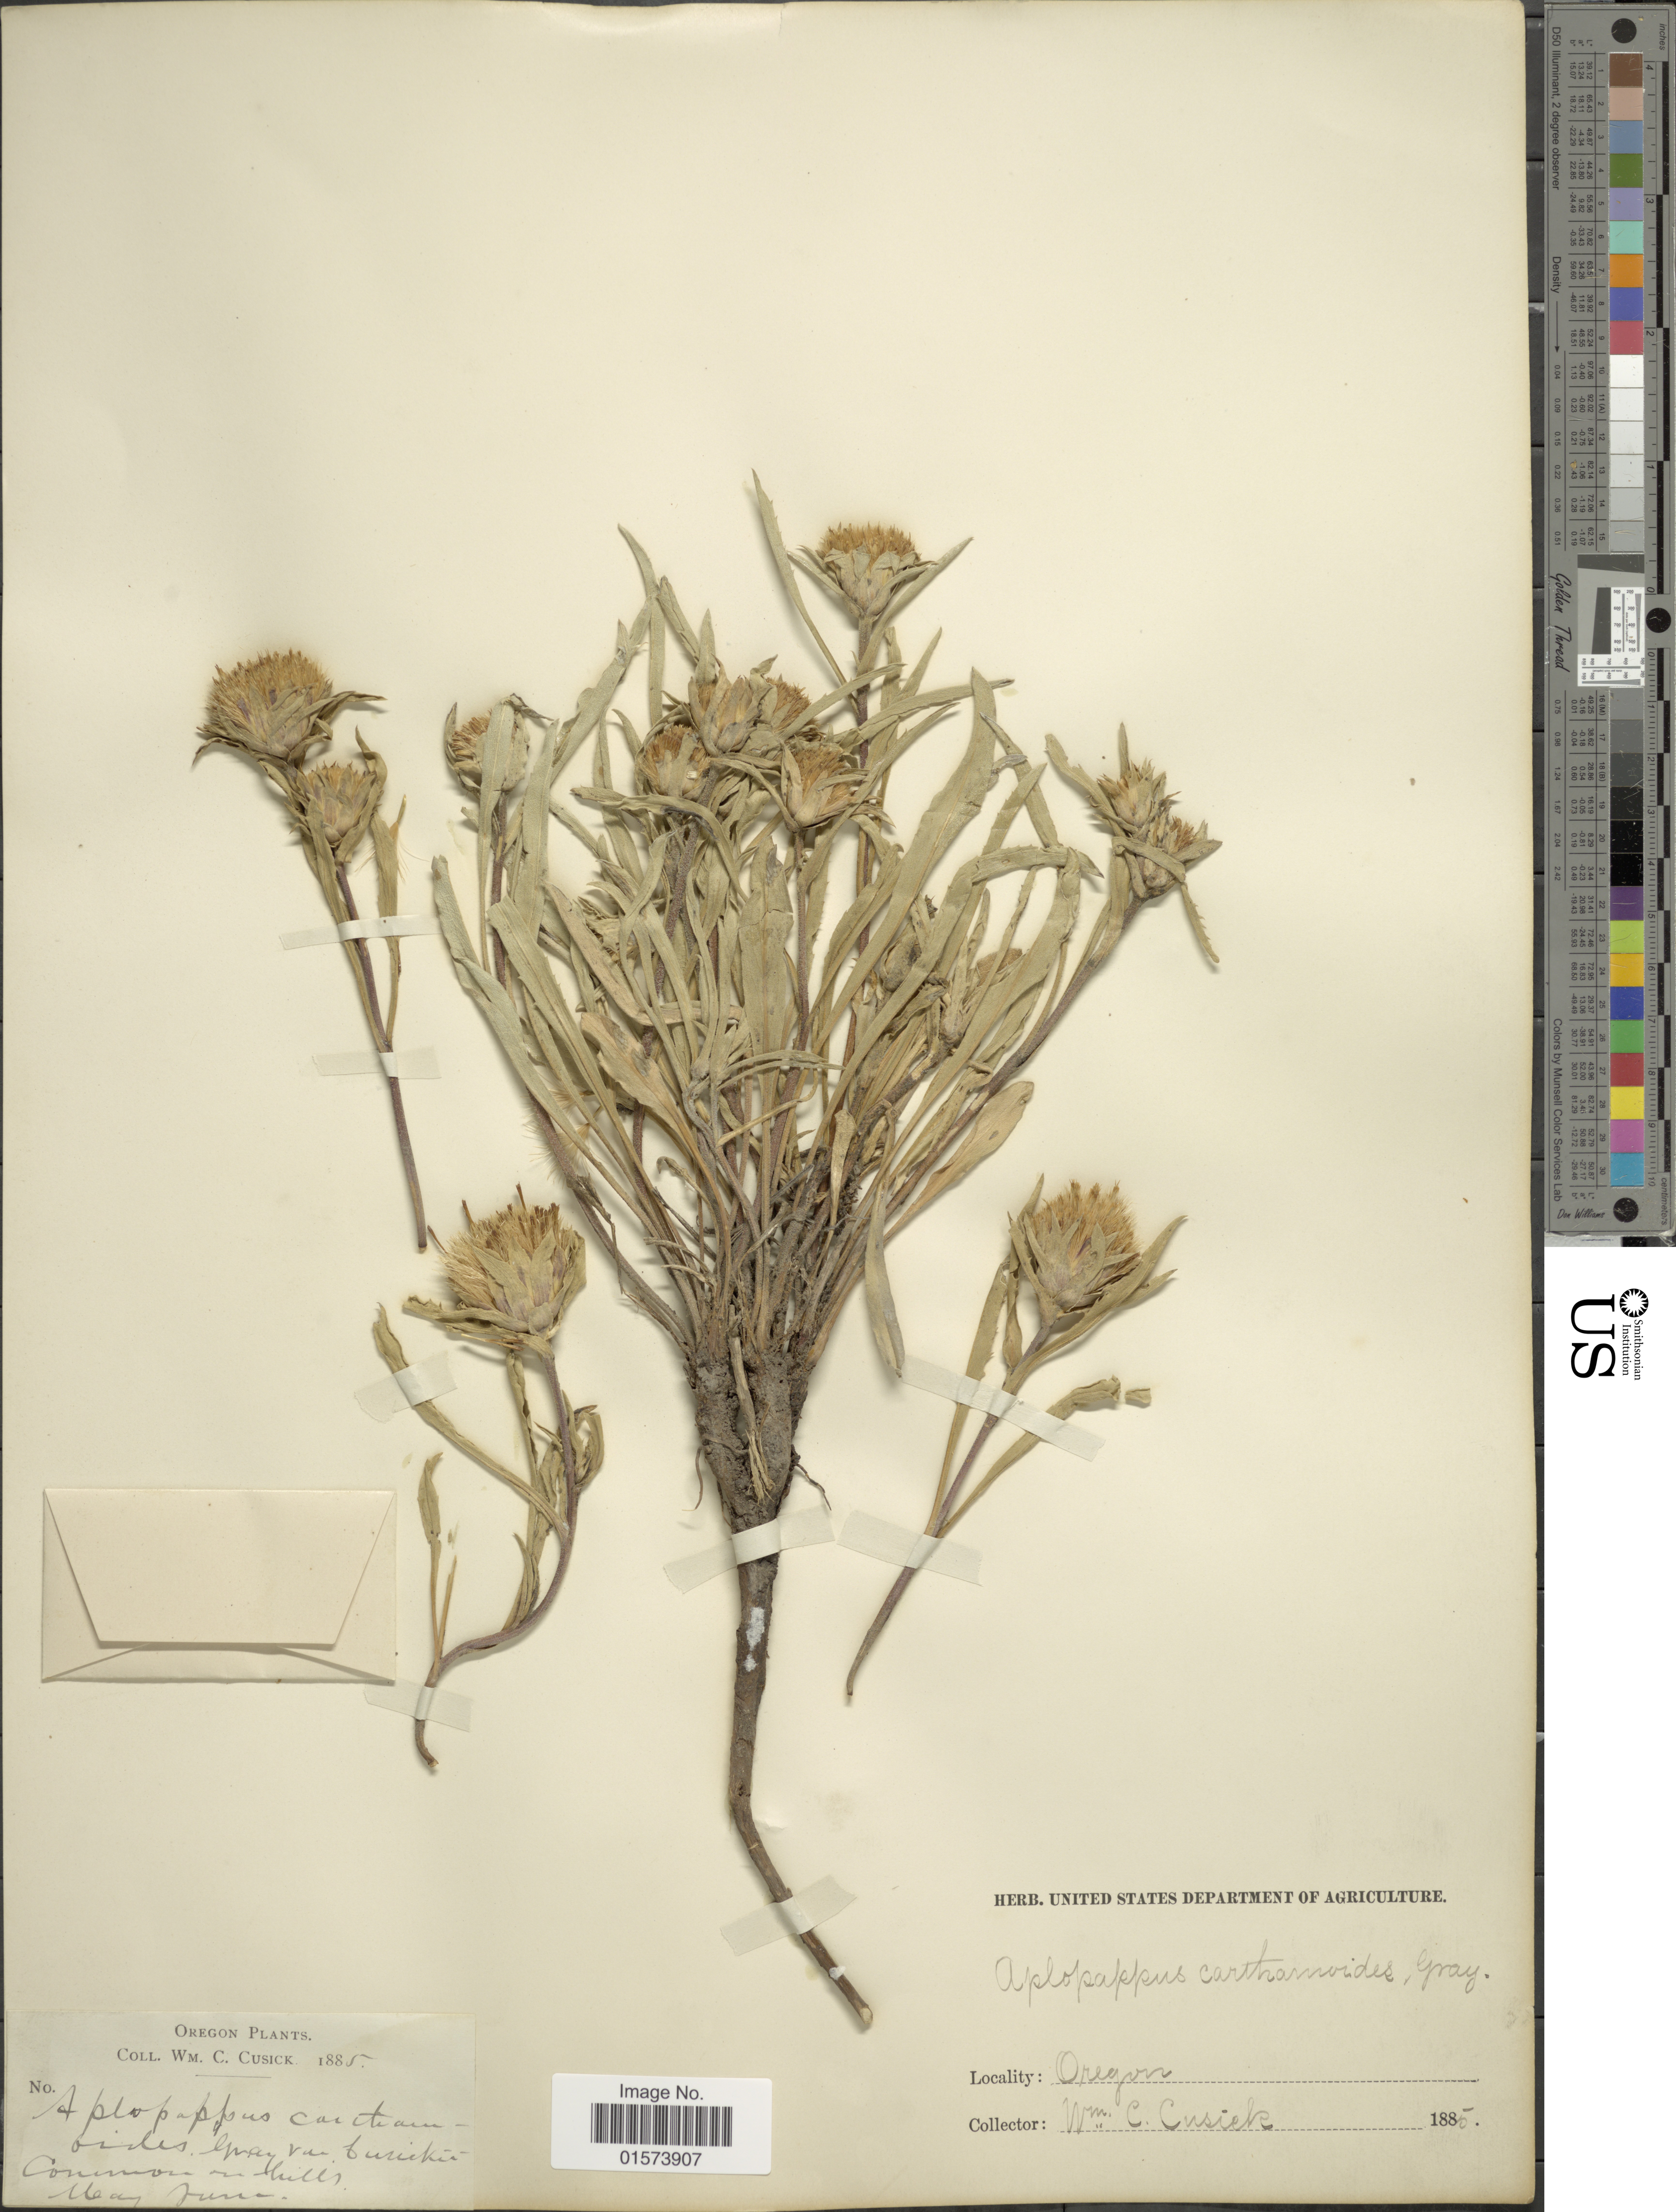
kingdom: Plantae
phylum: Tracheophyta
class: Magnoliopsida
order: Asterales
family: Asteraceae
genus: Pyrrocoma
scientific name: Pyrrocoma carthamoides var. cusickii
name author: (A. Gray) Mayes ex Kartesz & Gandhi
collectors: W. C. Cusick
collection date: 1885-05/1885-06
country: United States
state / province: Oregon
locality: Common on hills